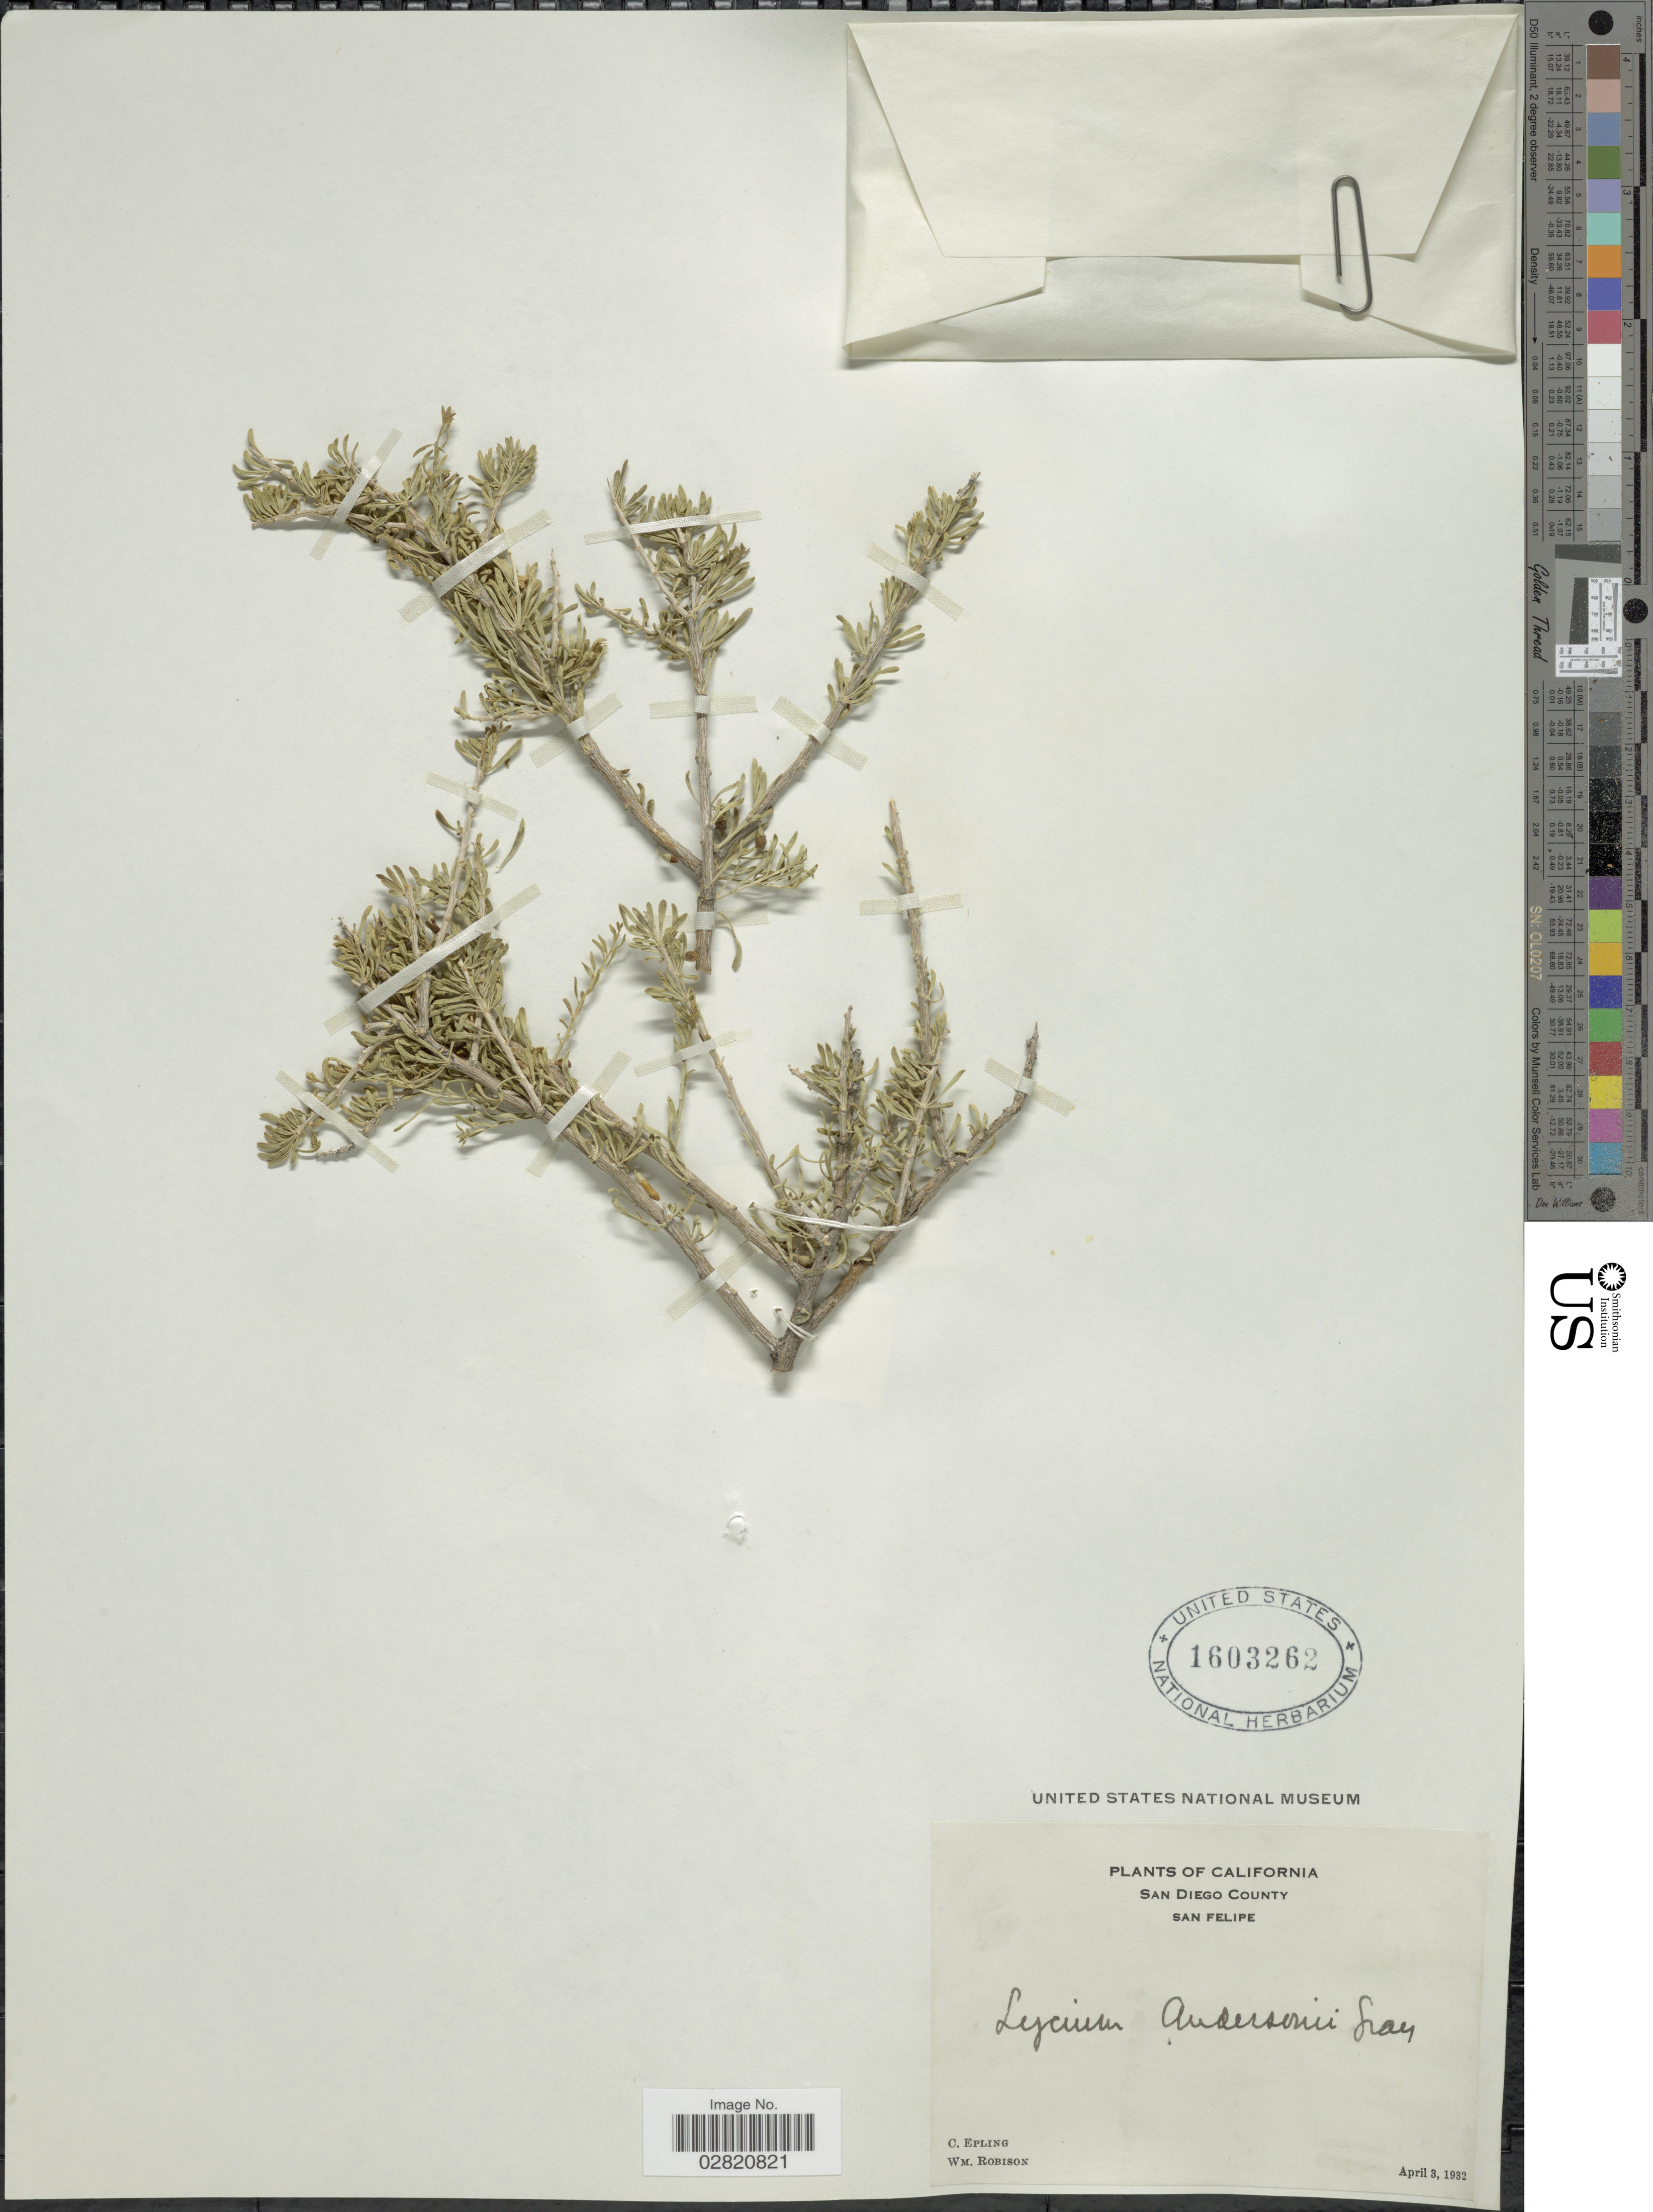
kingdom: Plantae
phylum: Tracheophyta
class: Magnoliopsida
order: Solanales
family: Solanaceae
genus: Lycium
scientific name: Lycium andersonii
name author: A. Gray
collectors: C. C. Epling & W. Robison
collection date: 1932-04-03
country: United States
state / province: California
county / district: San Diego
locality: San Diego County. San Felipe.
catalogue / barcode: US 1603262